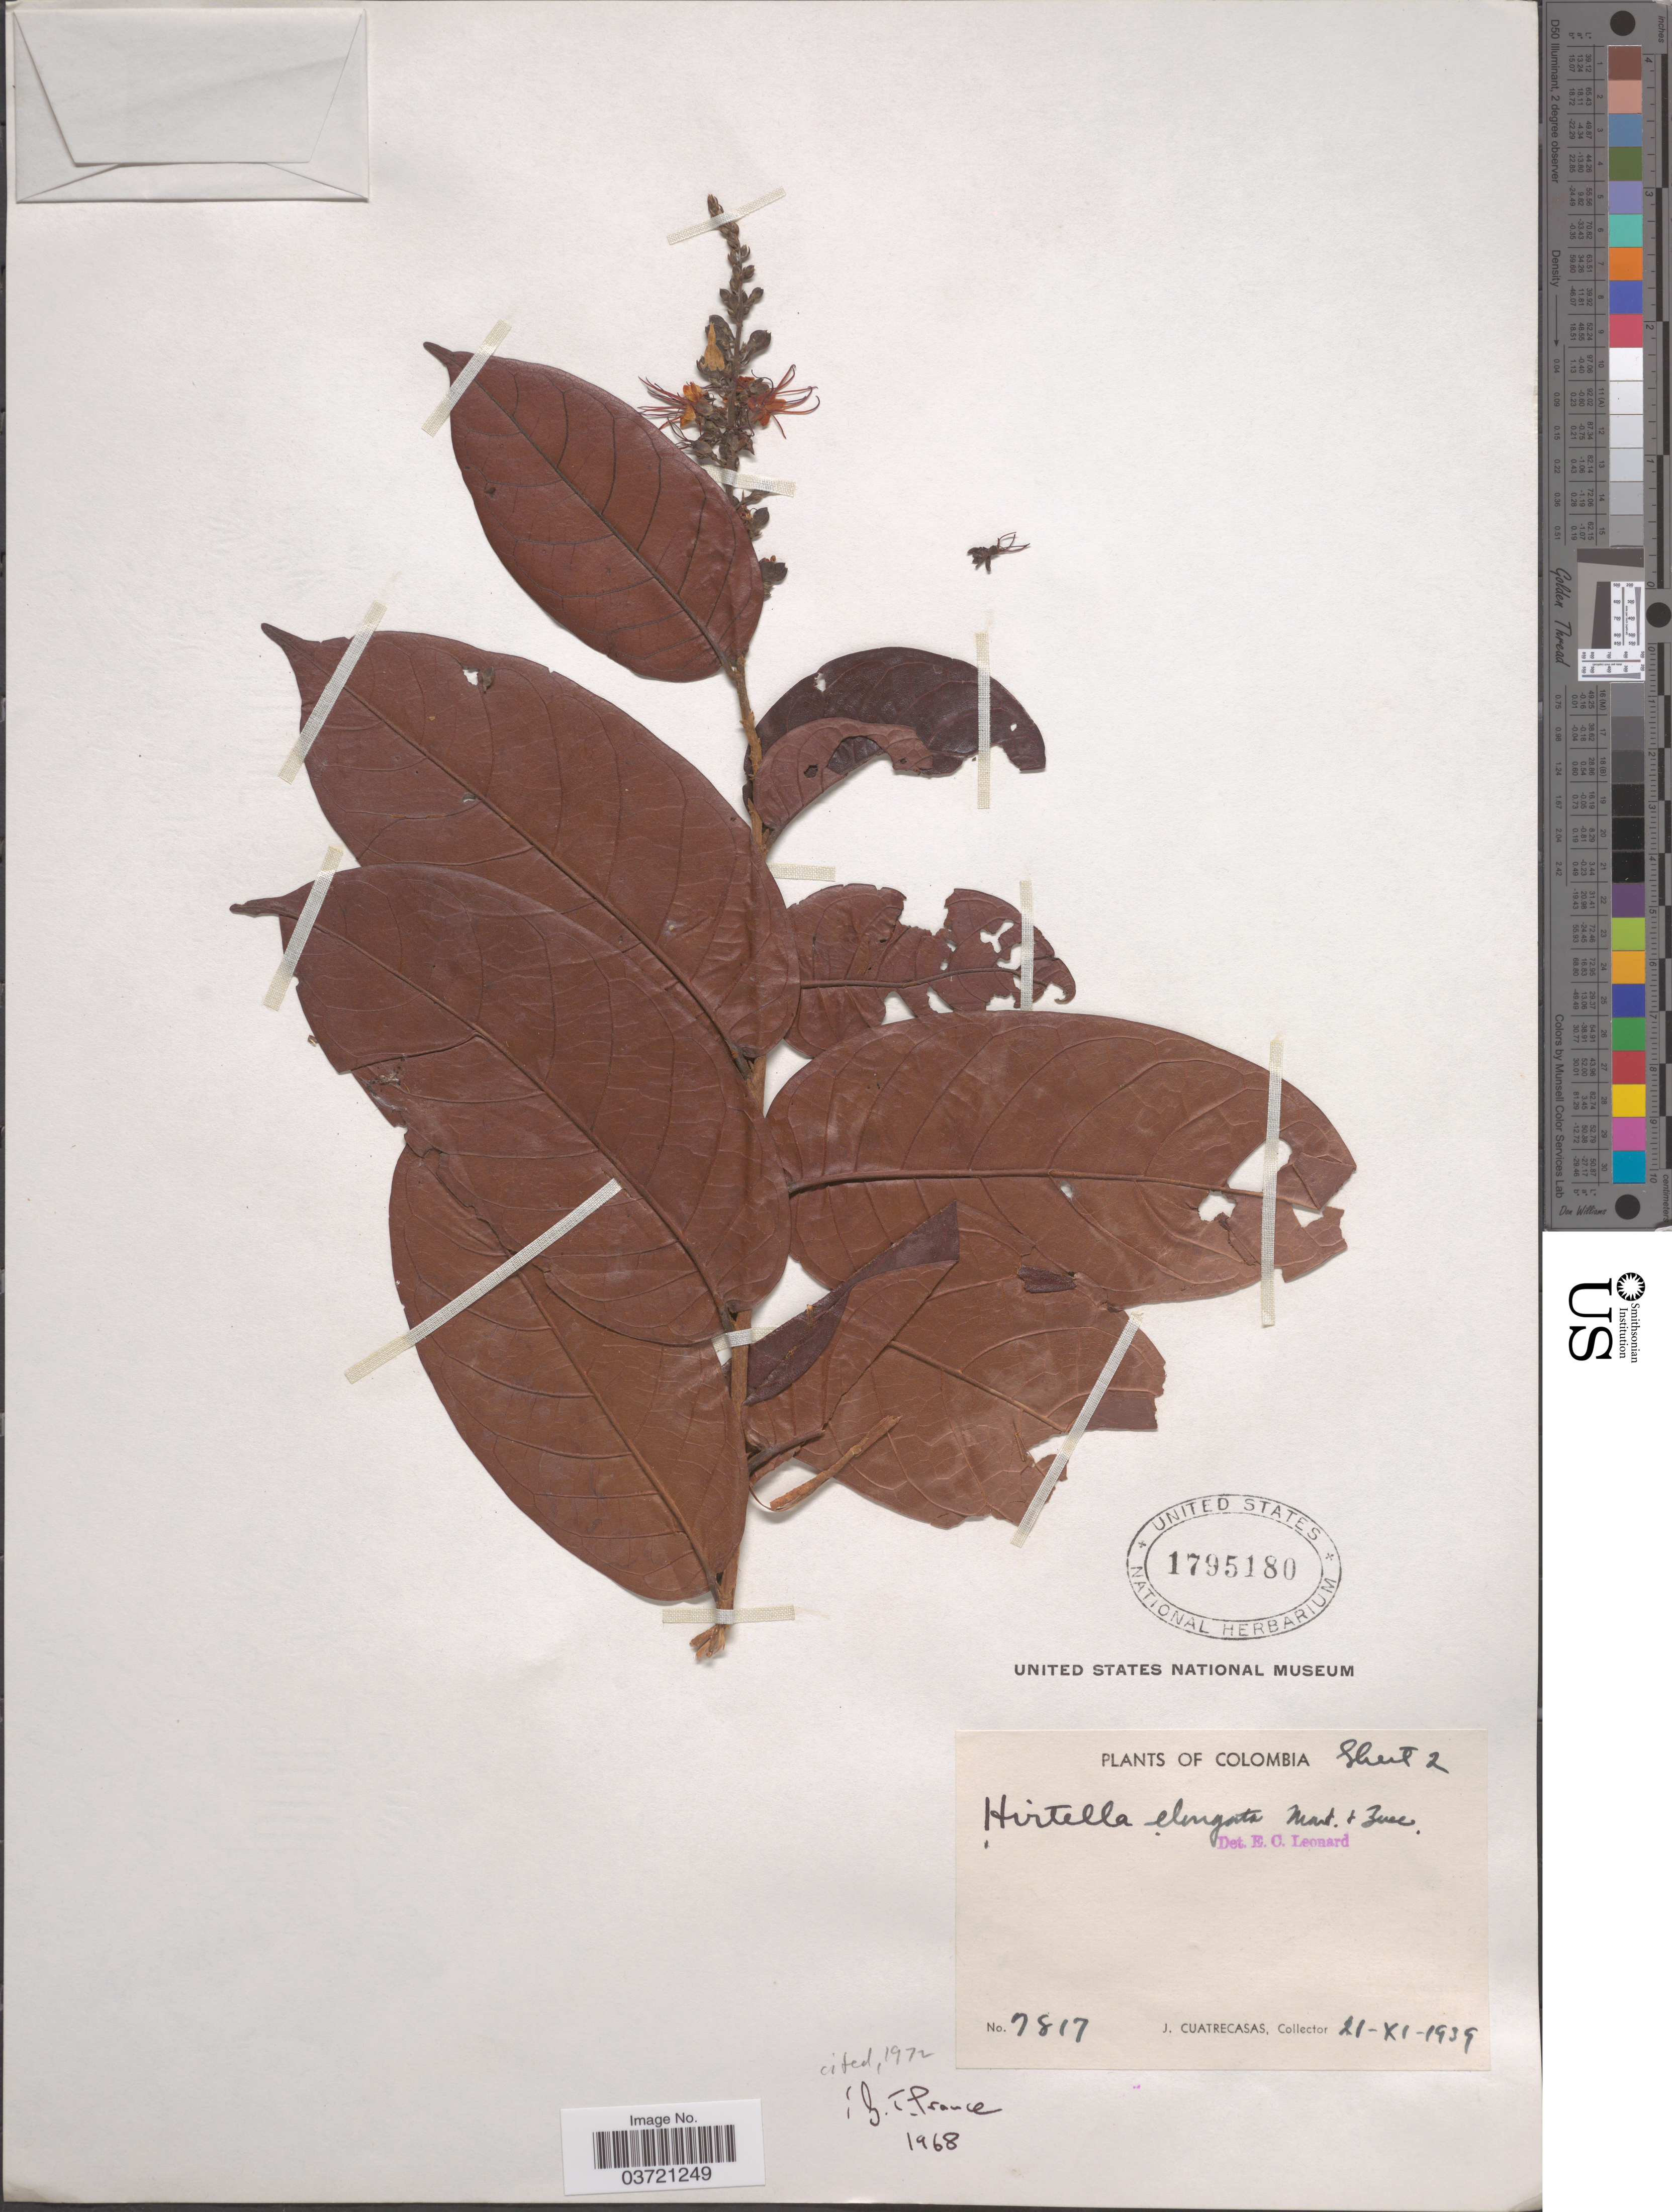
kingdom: Plantae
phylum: Tracheophyta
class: Magnoliopsida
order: Malpighiales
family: Chrysobalanaceae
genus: Hirtella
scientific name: Hirtella elongata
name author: Mart. & Zucc.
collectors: J. Cuatrecasas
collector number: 7817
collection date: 1939-11-21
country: Colombia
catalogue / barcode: US 1795180